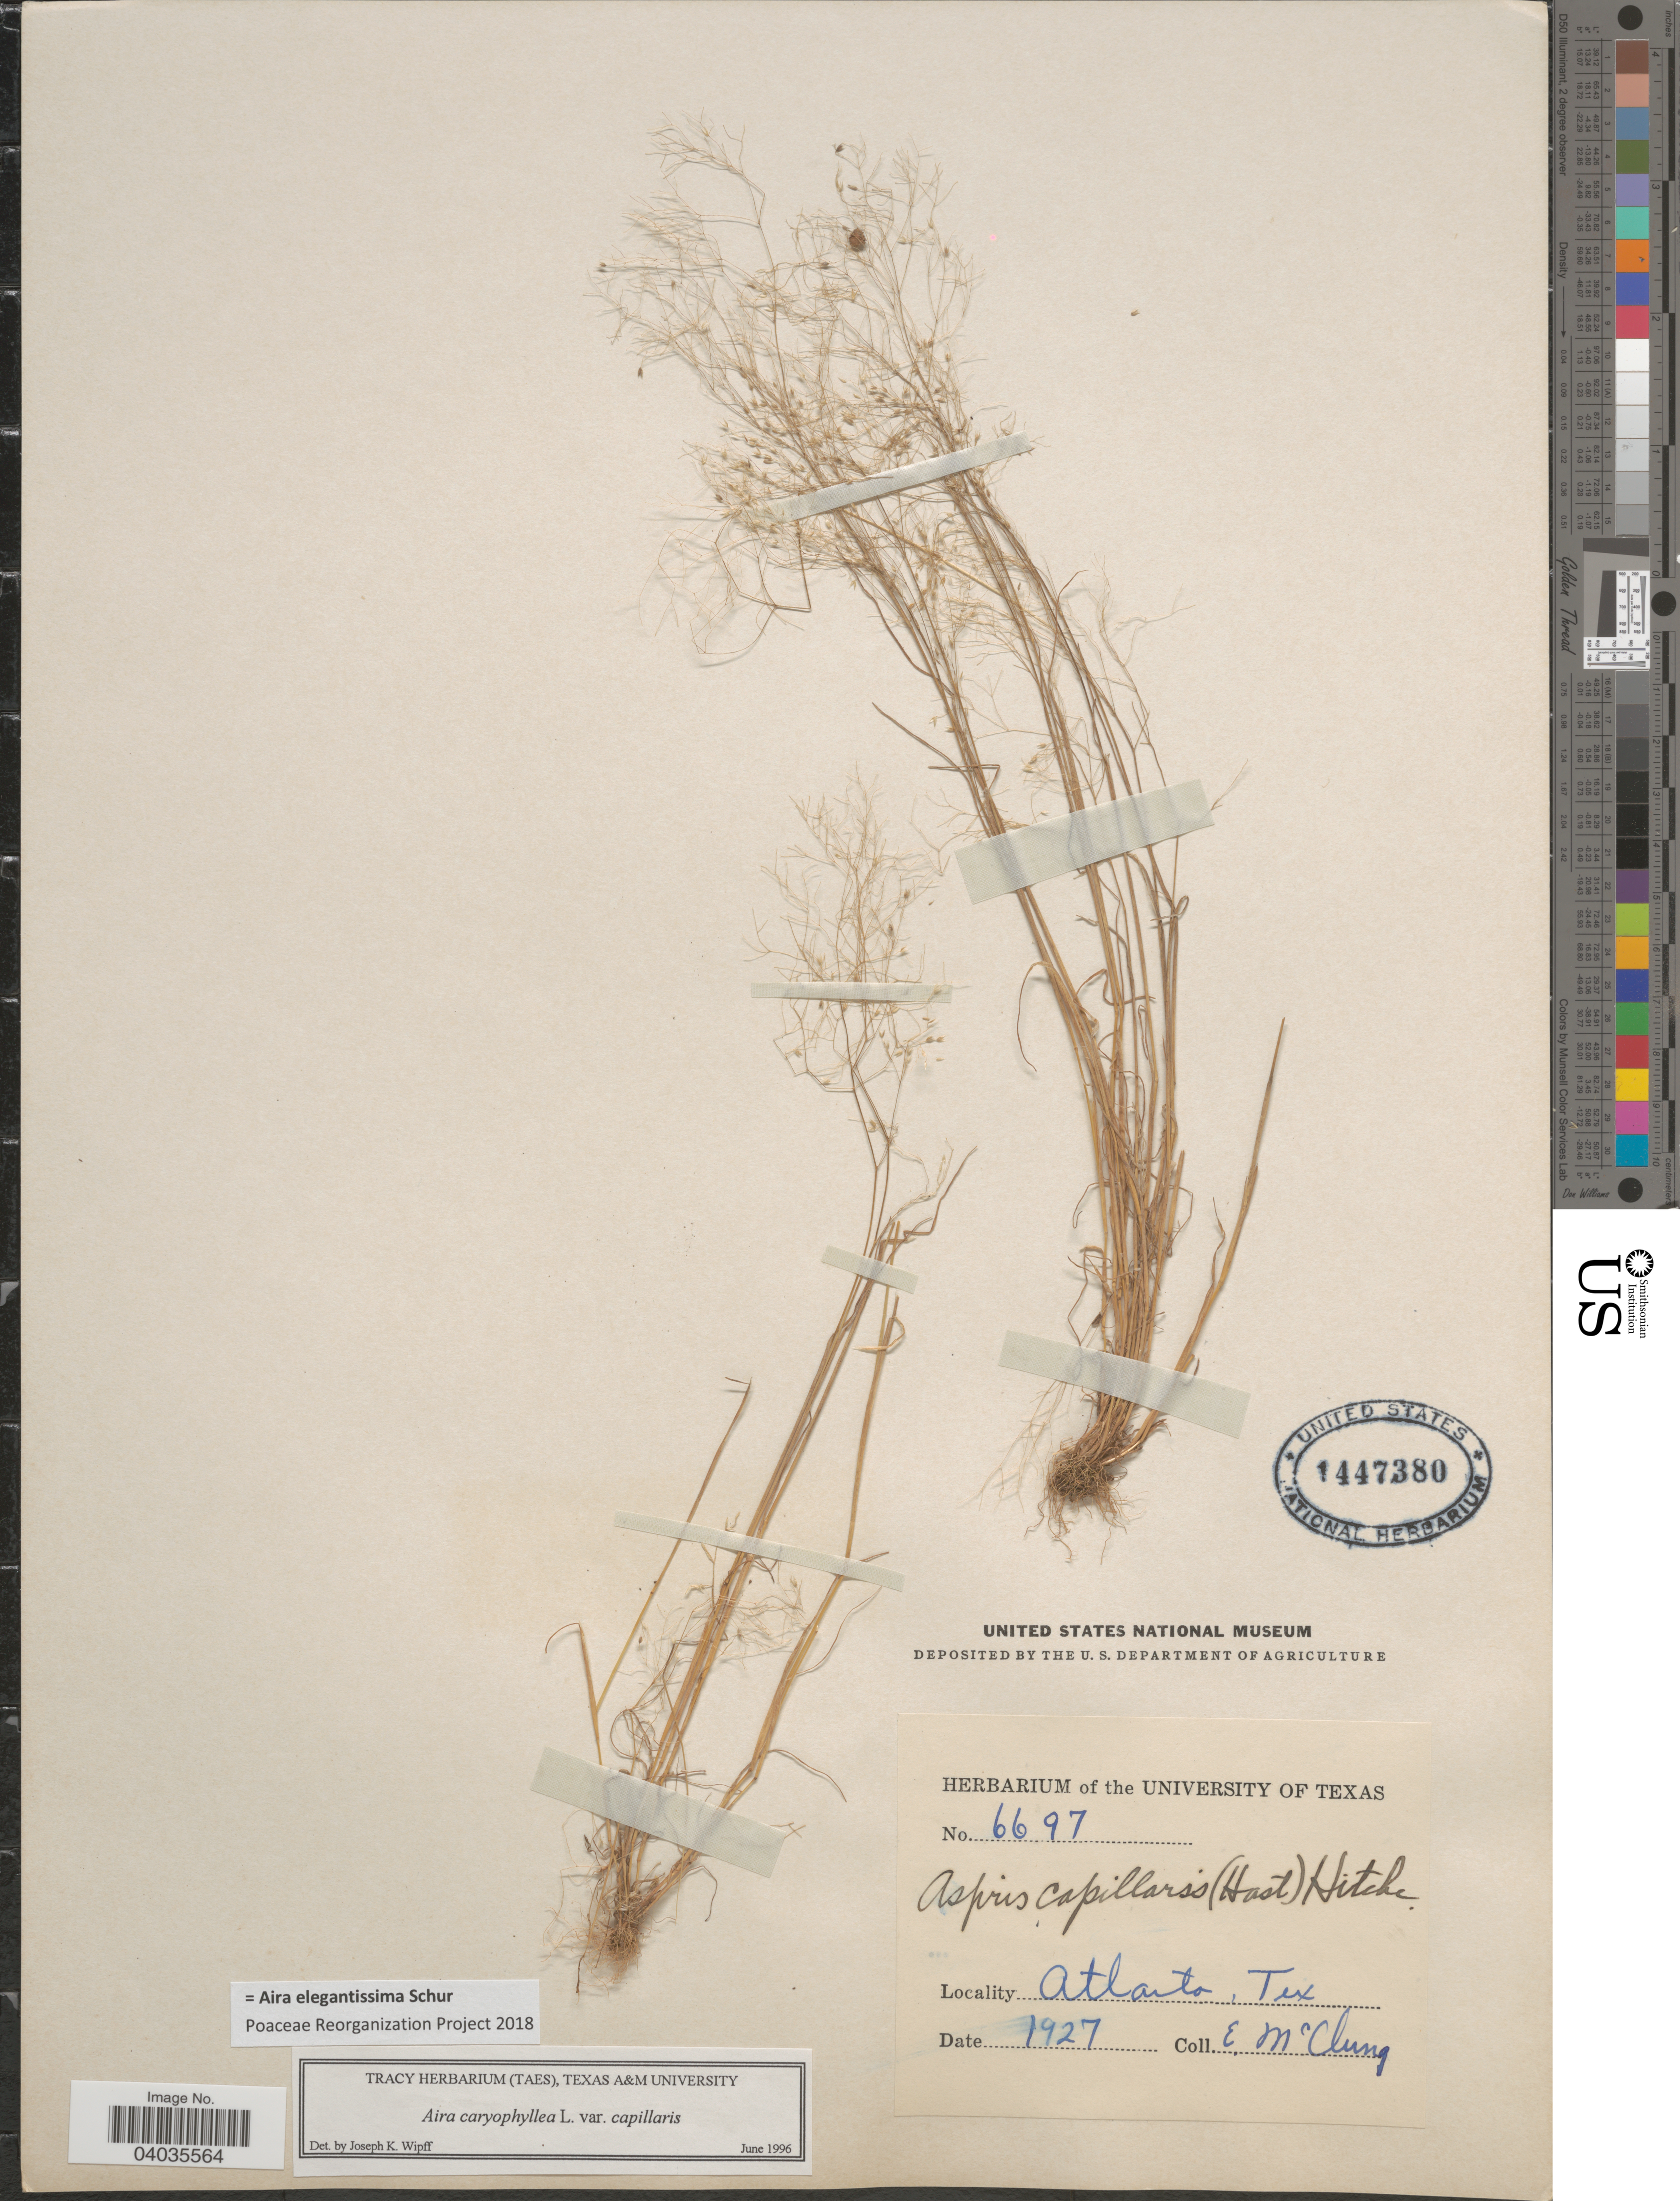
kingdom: Plantae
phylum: Tracheophyta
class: Liliopsida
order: Poales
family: Poaceae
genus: Aira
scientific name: Aira elegantissima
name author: Schur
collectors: E. McClung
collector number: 6697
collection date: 1927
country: United States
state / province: Texas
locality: Atlanta.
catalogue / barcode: US 1447380